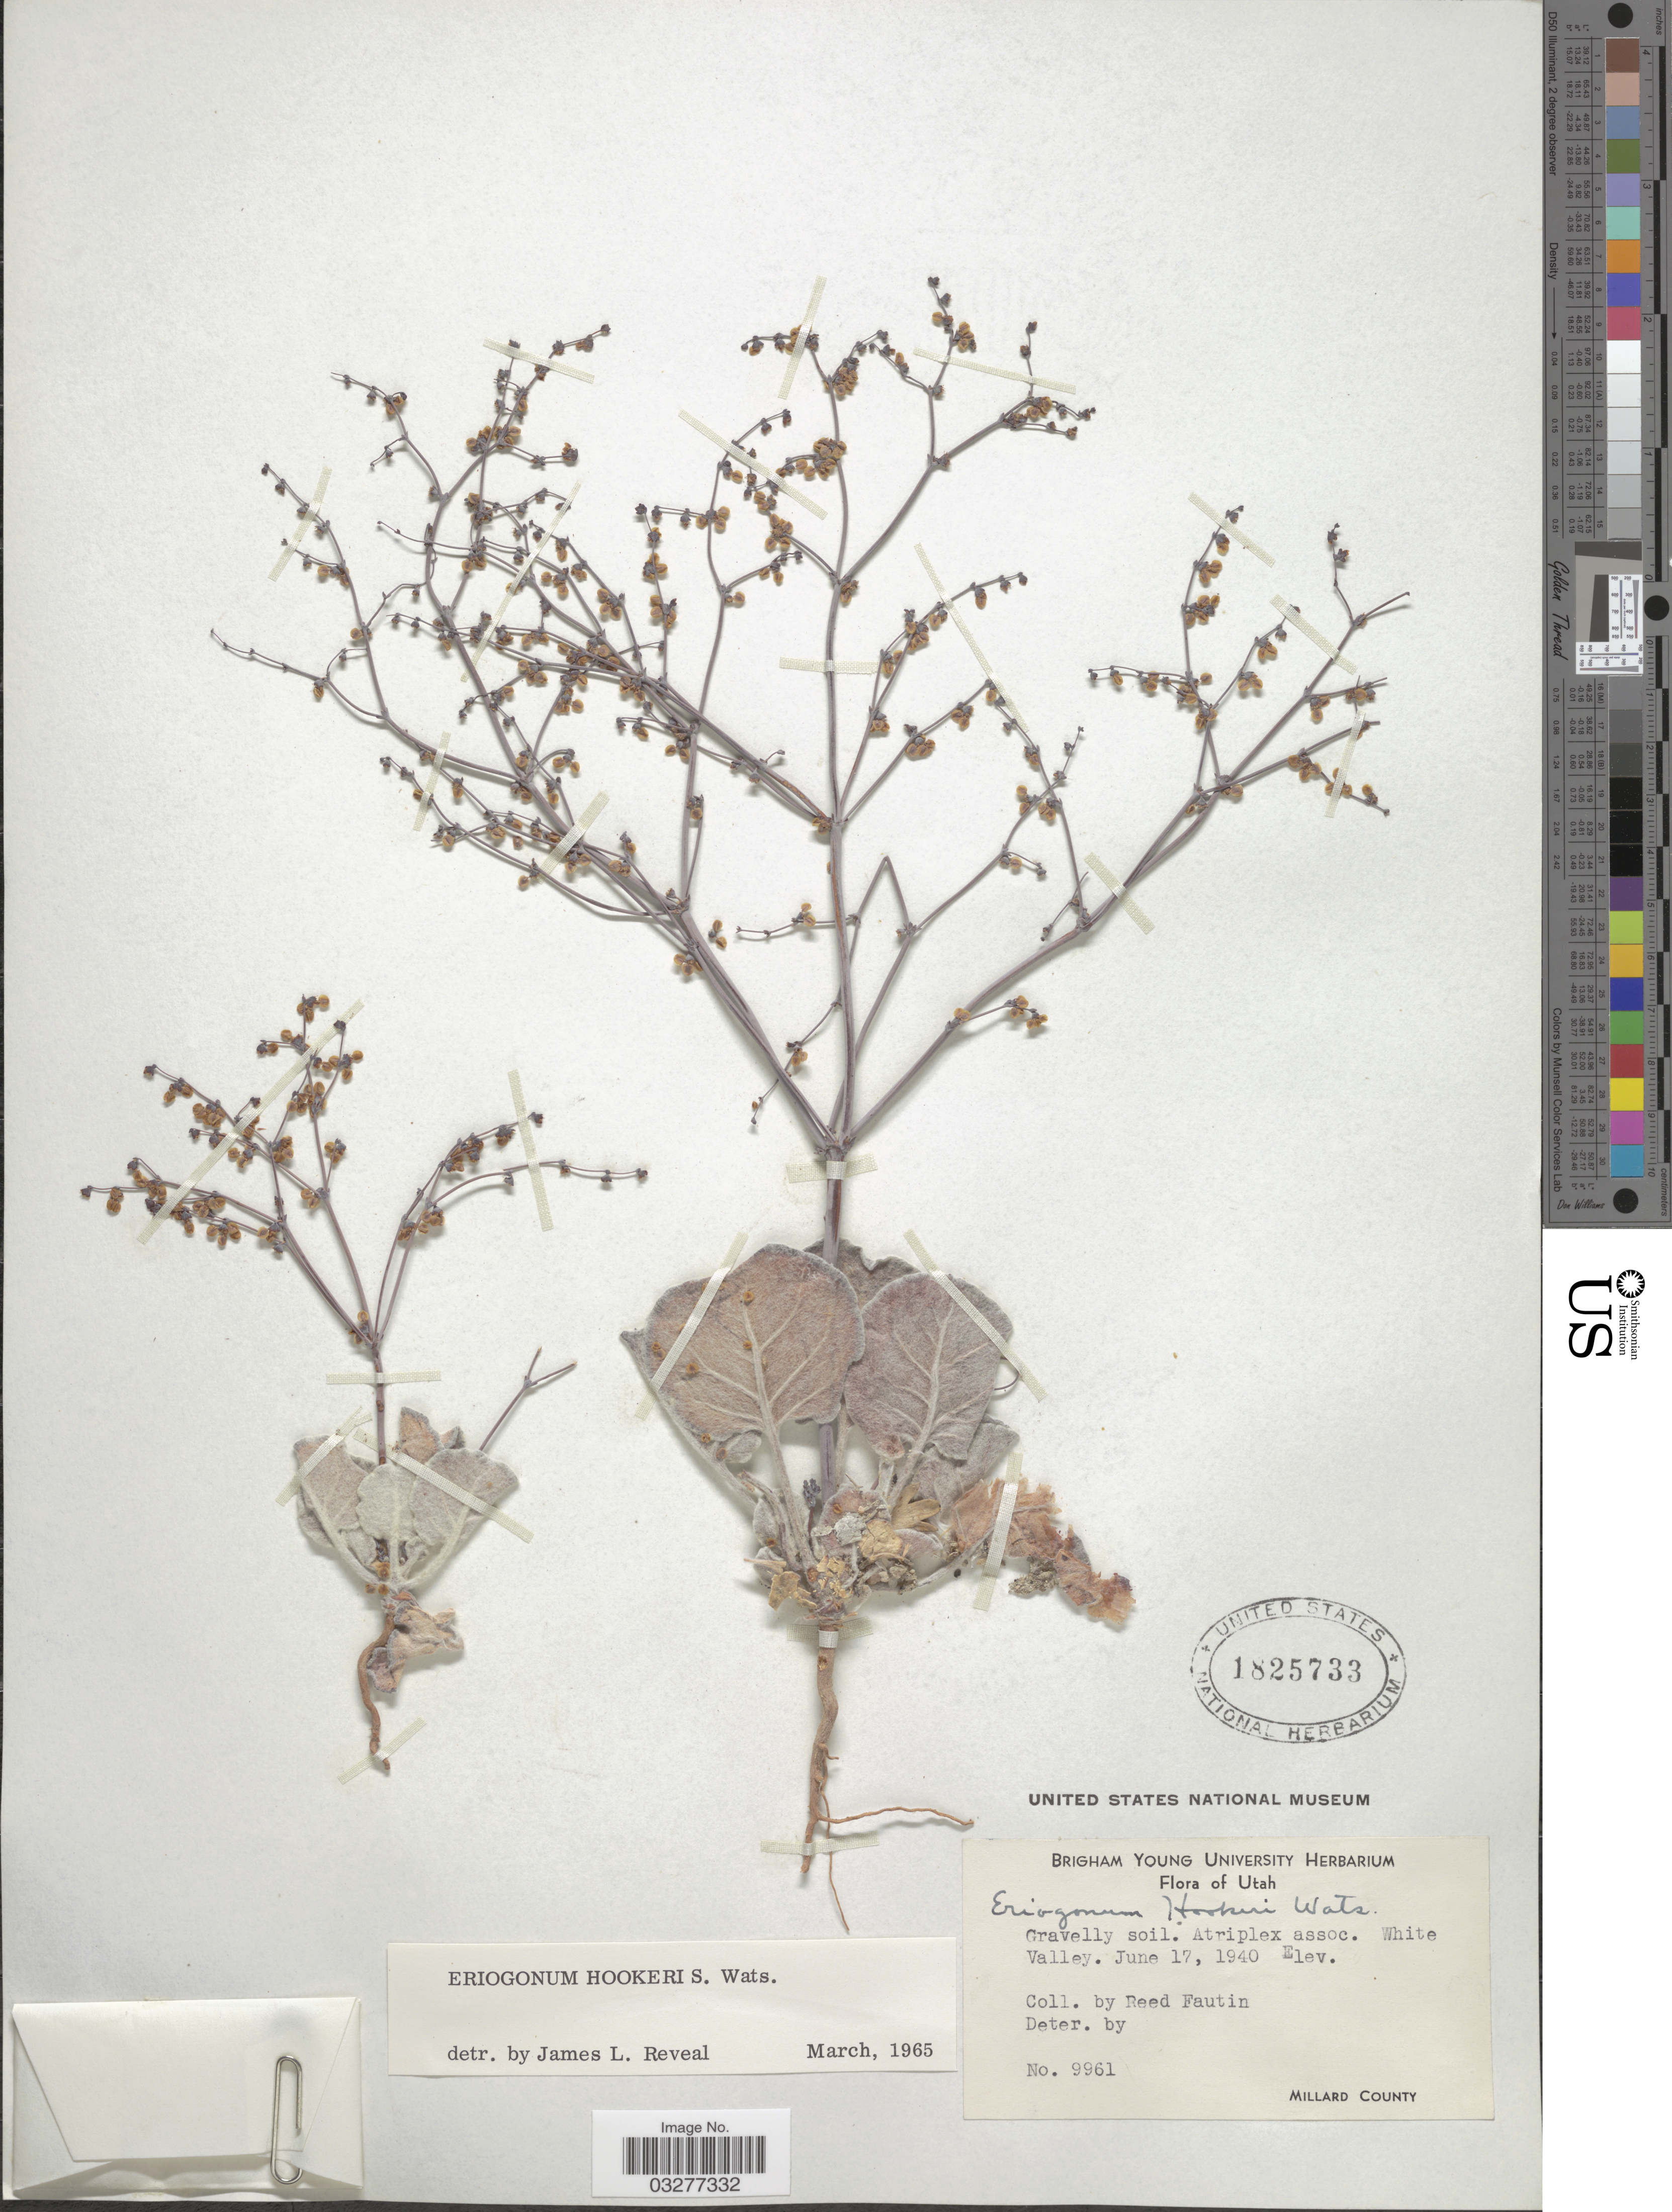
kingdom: Plantae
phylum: Tracheophyta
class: Magnoliopsida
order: Caryophyllales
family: Polygonaceae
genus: Eriogonum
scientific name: Eriogonum hookeri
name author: S. Watson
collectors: R. Fautin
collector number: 9961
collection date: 1940-06-17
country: United States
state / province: Utah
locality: White Valley. Millard County.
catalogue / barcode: US 1825733